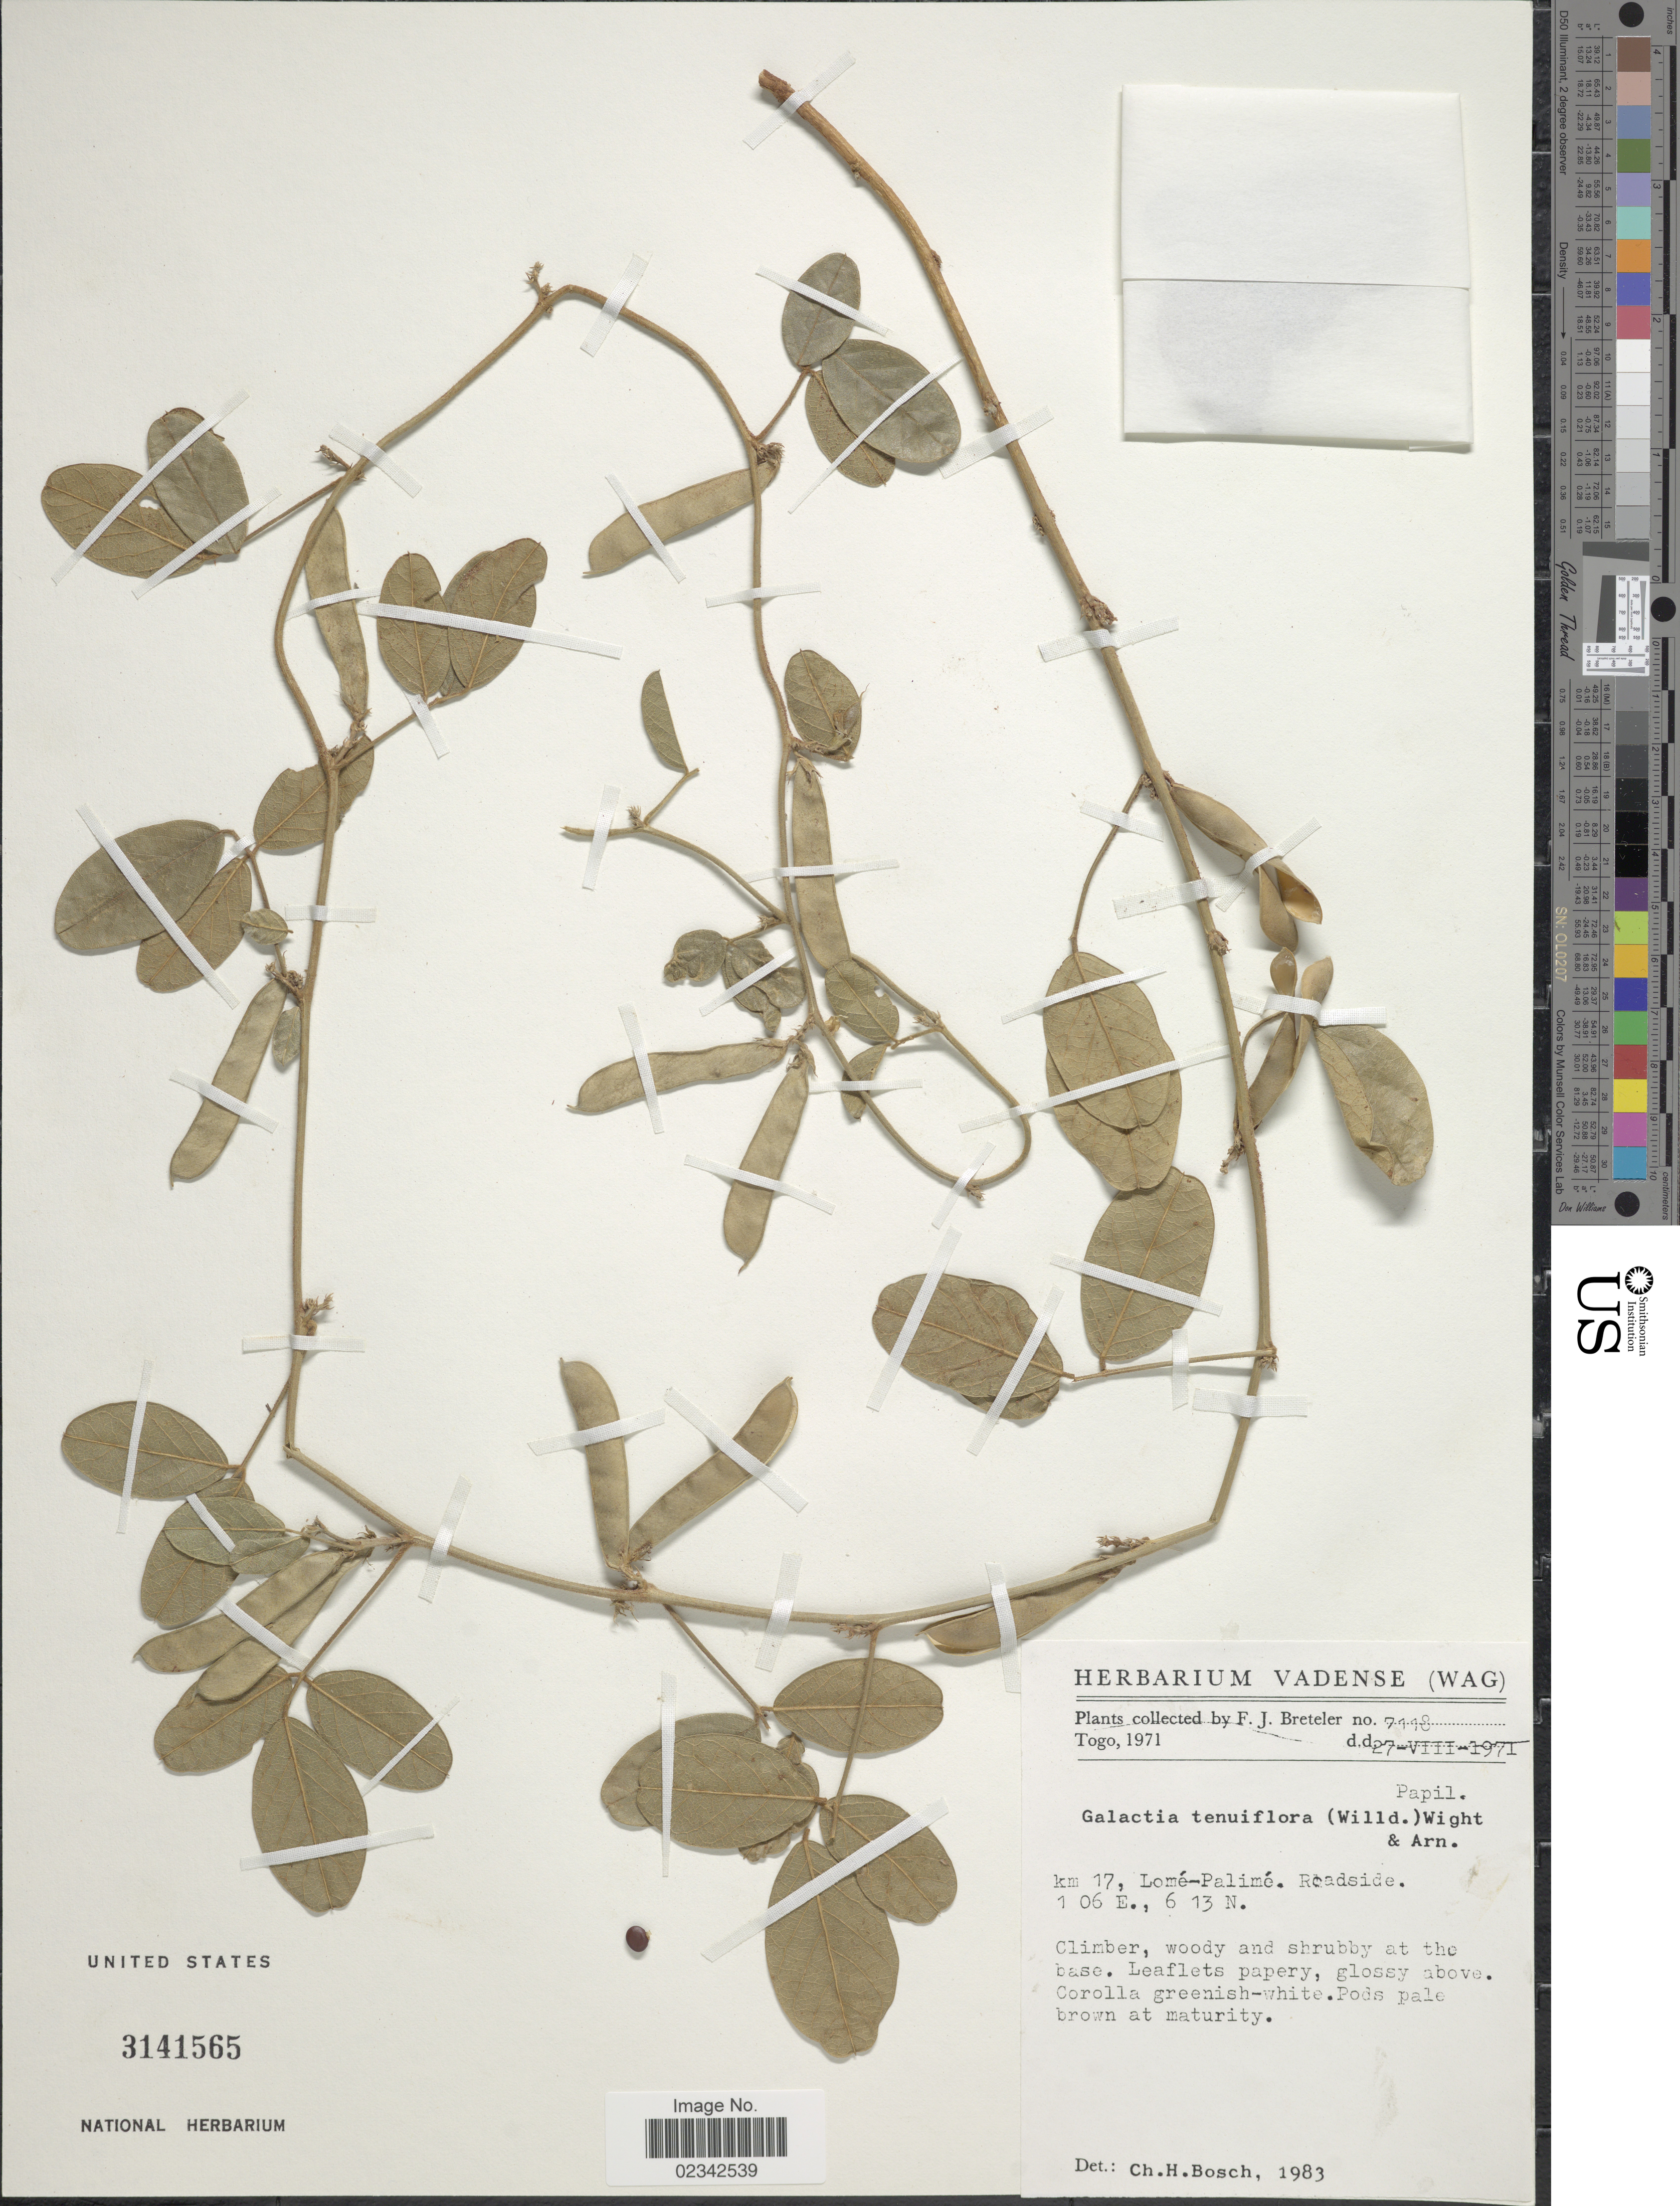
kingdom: Plantae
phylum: Tracheophyta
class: Magnoliopsida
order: Fabales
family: Fabaceae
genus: Galactia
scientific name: Galactia tenuiflora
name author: (J.G. Klein ex Willd.) Wight & Arn.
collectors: F. J. Breteler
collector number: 7118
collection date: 1971-08-27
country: Togo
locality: Km 17, Lome-Palime, roadside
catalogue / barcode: US 3141565